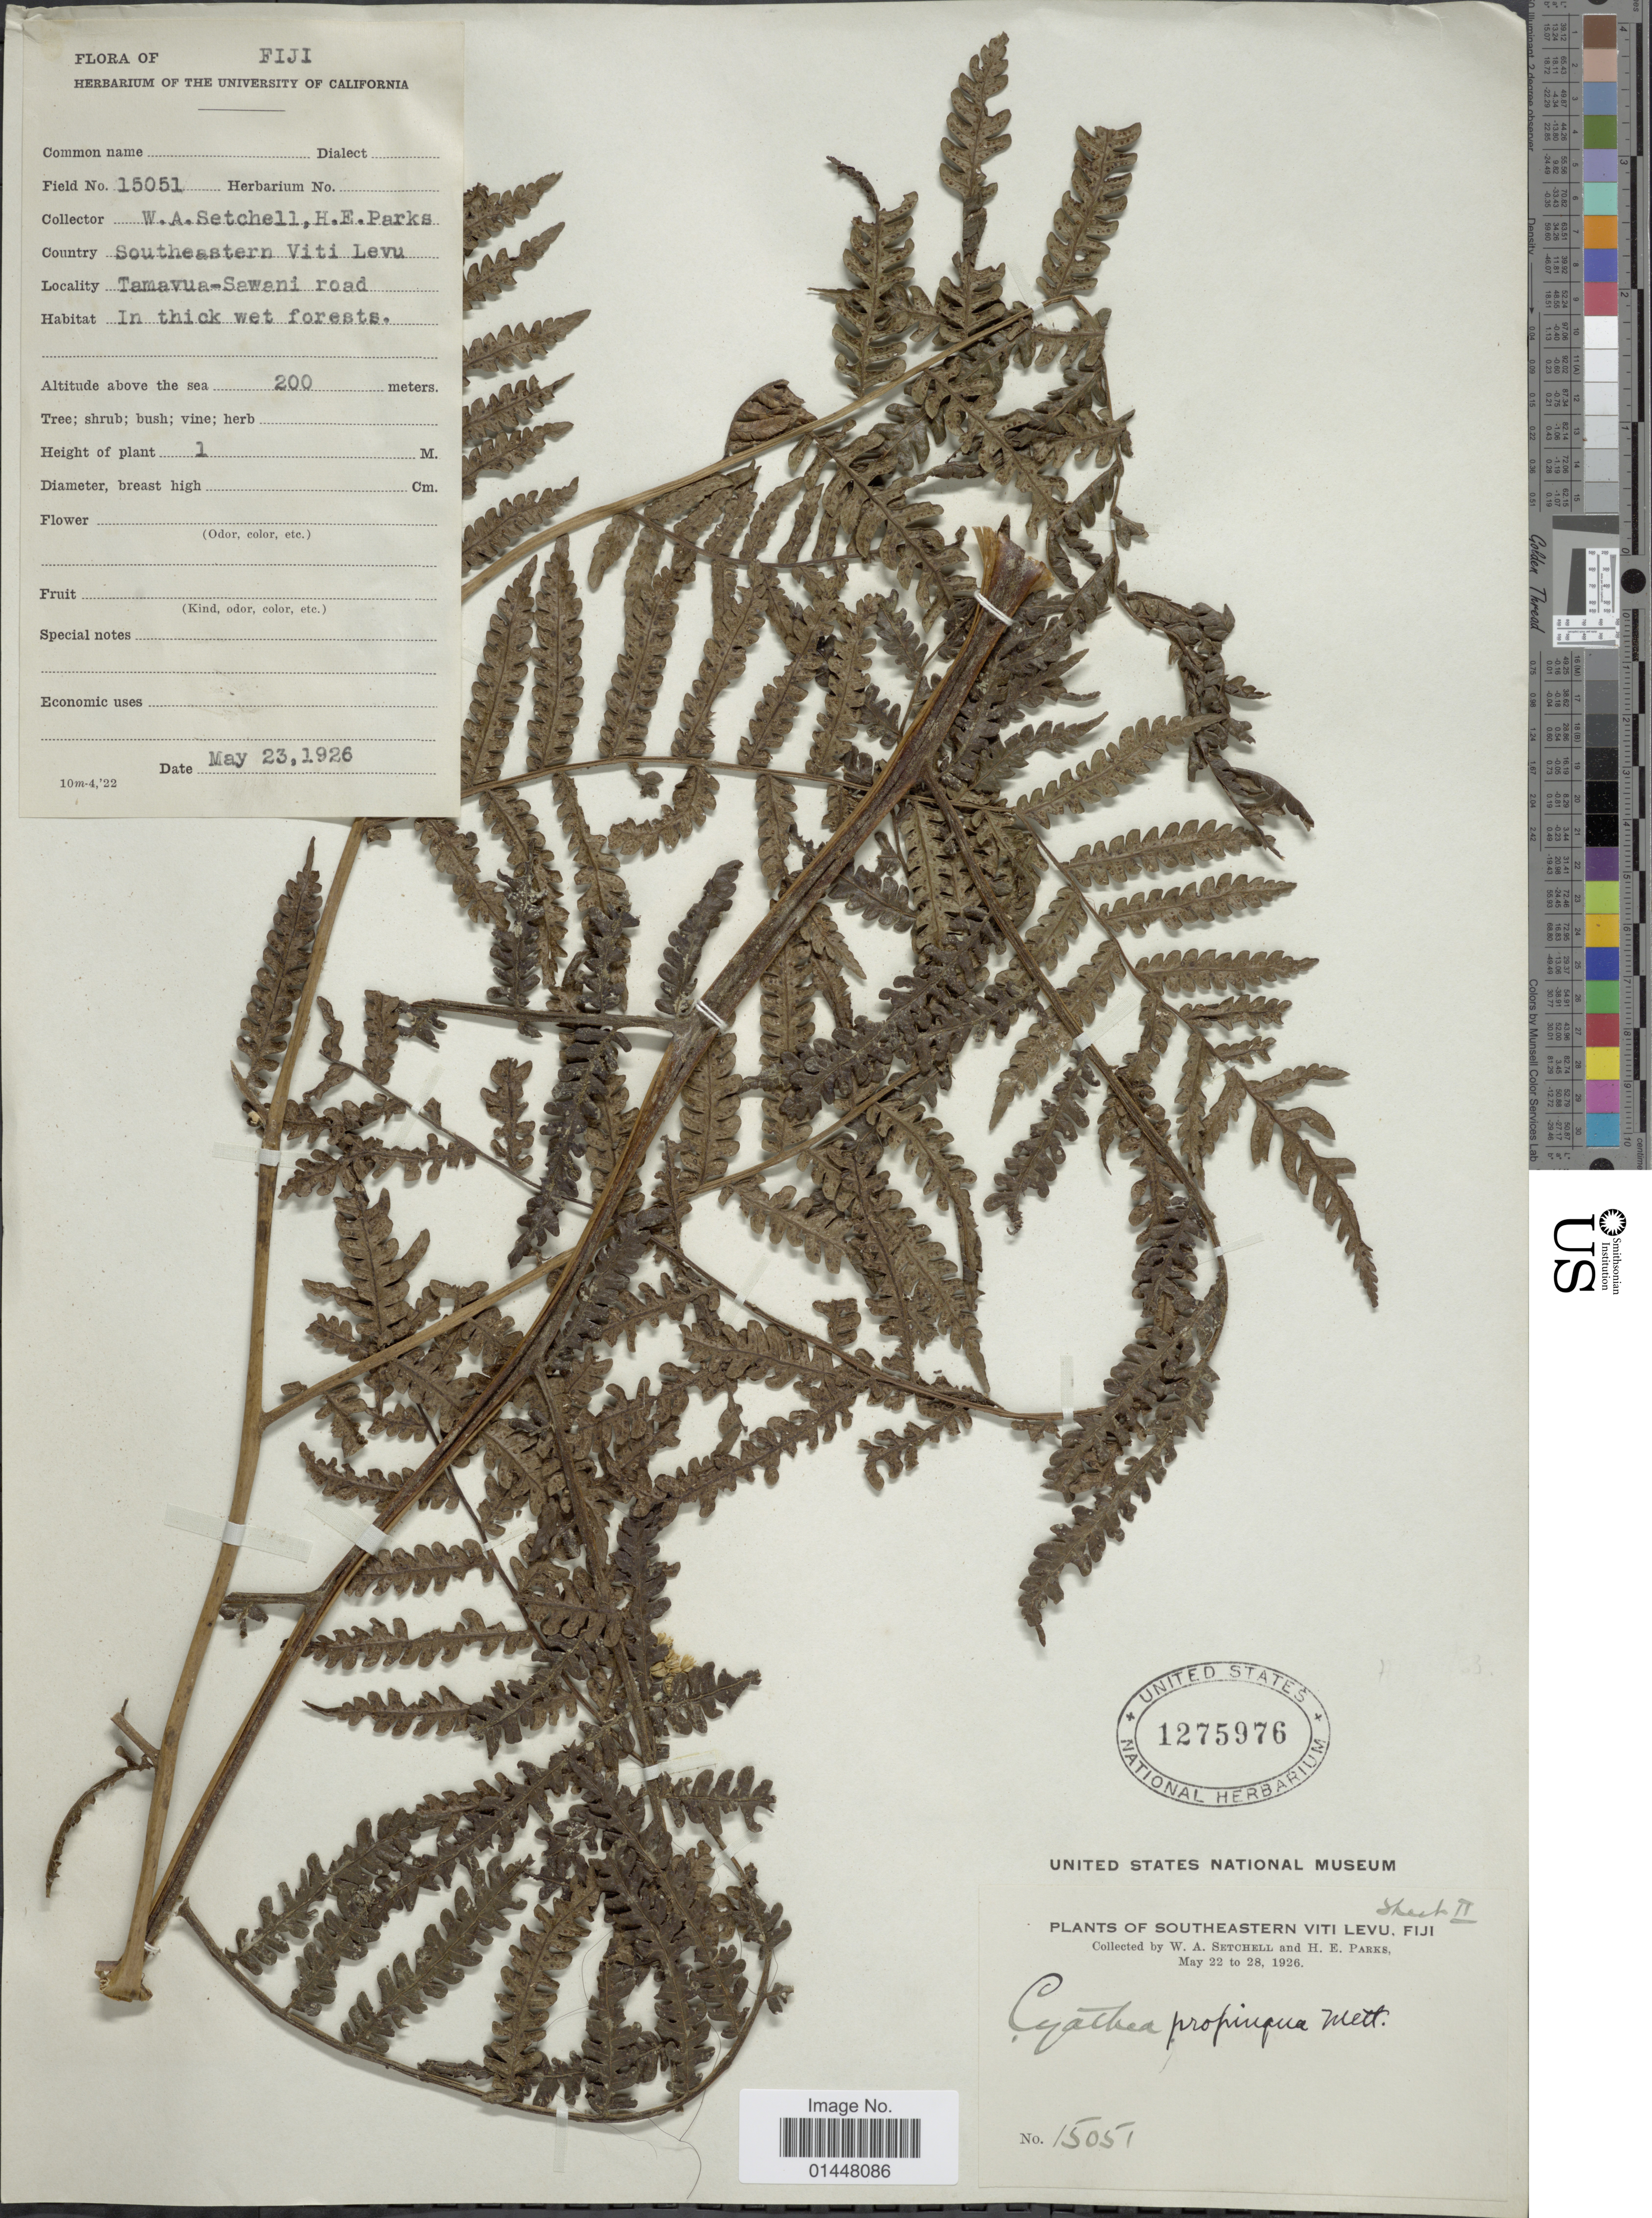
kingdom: Plantae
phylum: Tracheophyta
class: Polypodiopsida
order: Cyatheales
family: Cyatheaceae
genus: Sphaeropteris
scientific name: Sphaeropteris propinqua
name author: (Mett.) R.M. Tryon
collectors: W. Setchell & H. E. Parks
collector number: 15051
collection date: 1926-05-23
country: Fiji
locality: Southeastern Viti Levu. Tamavua-Sawani road, In thick wet forests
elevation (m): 200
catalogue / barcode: US 1275976